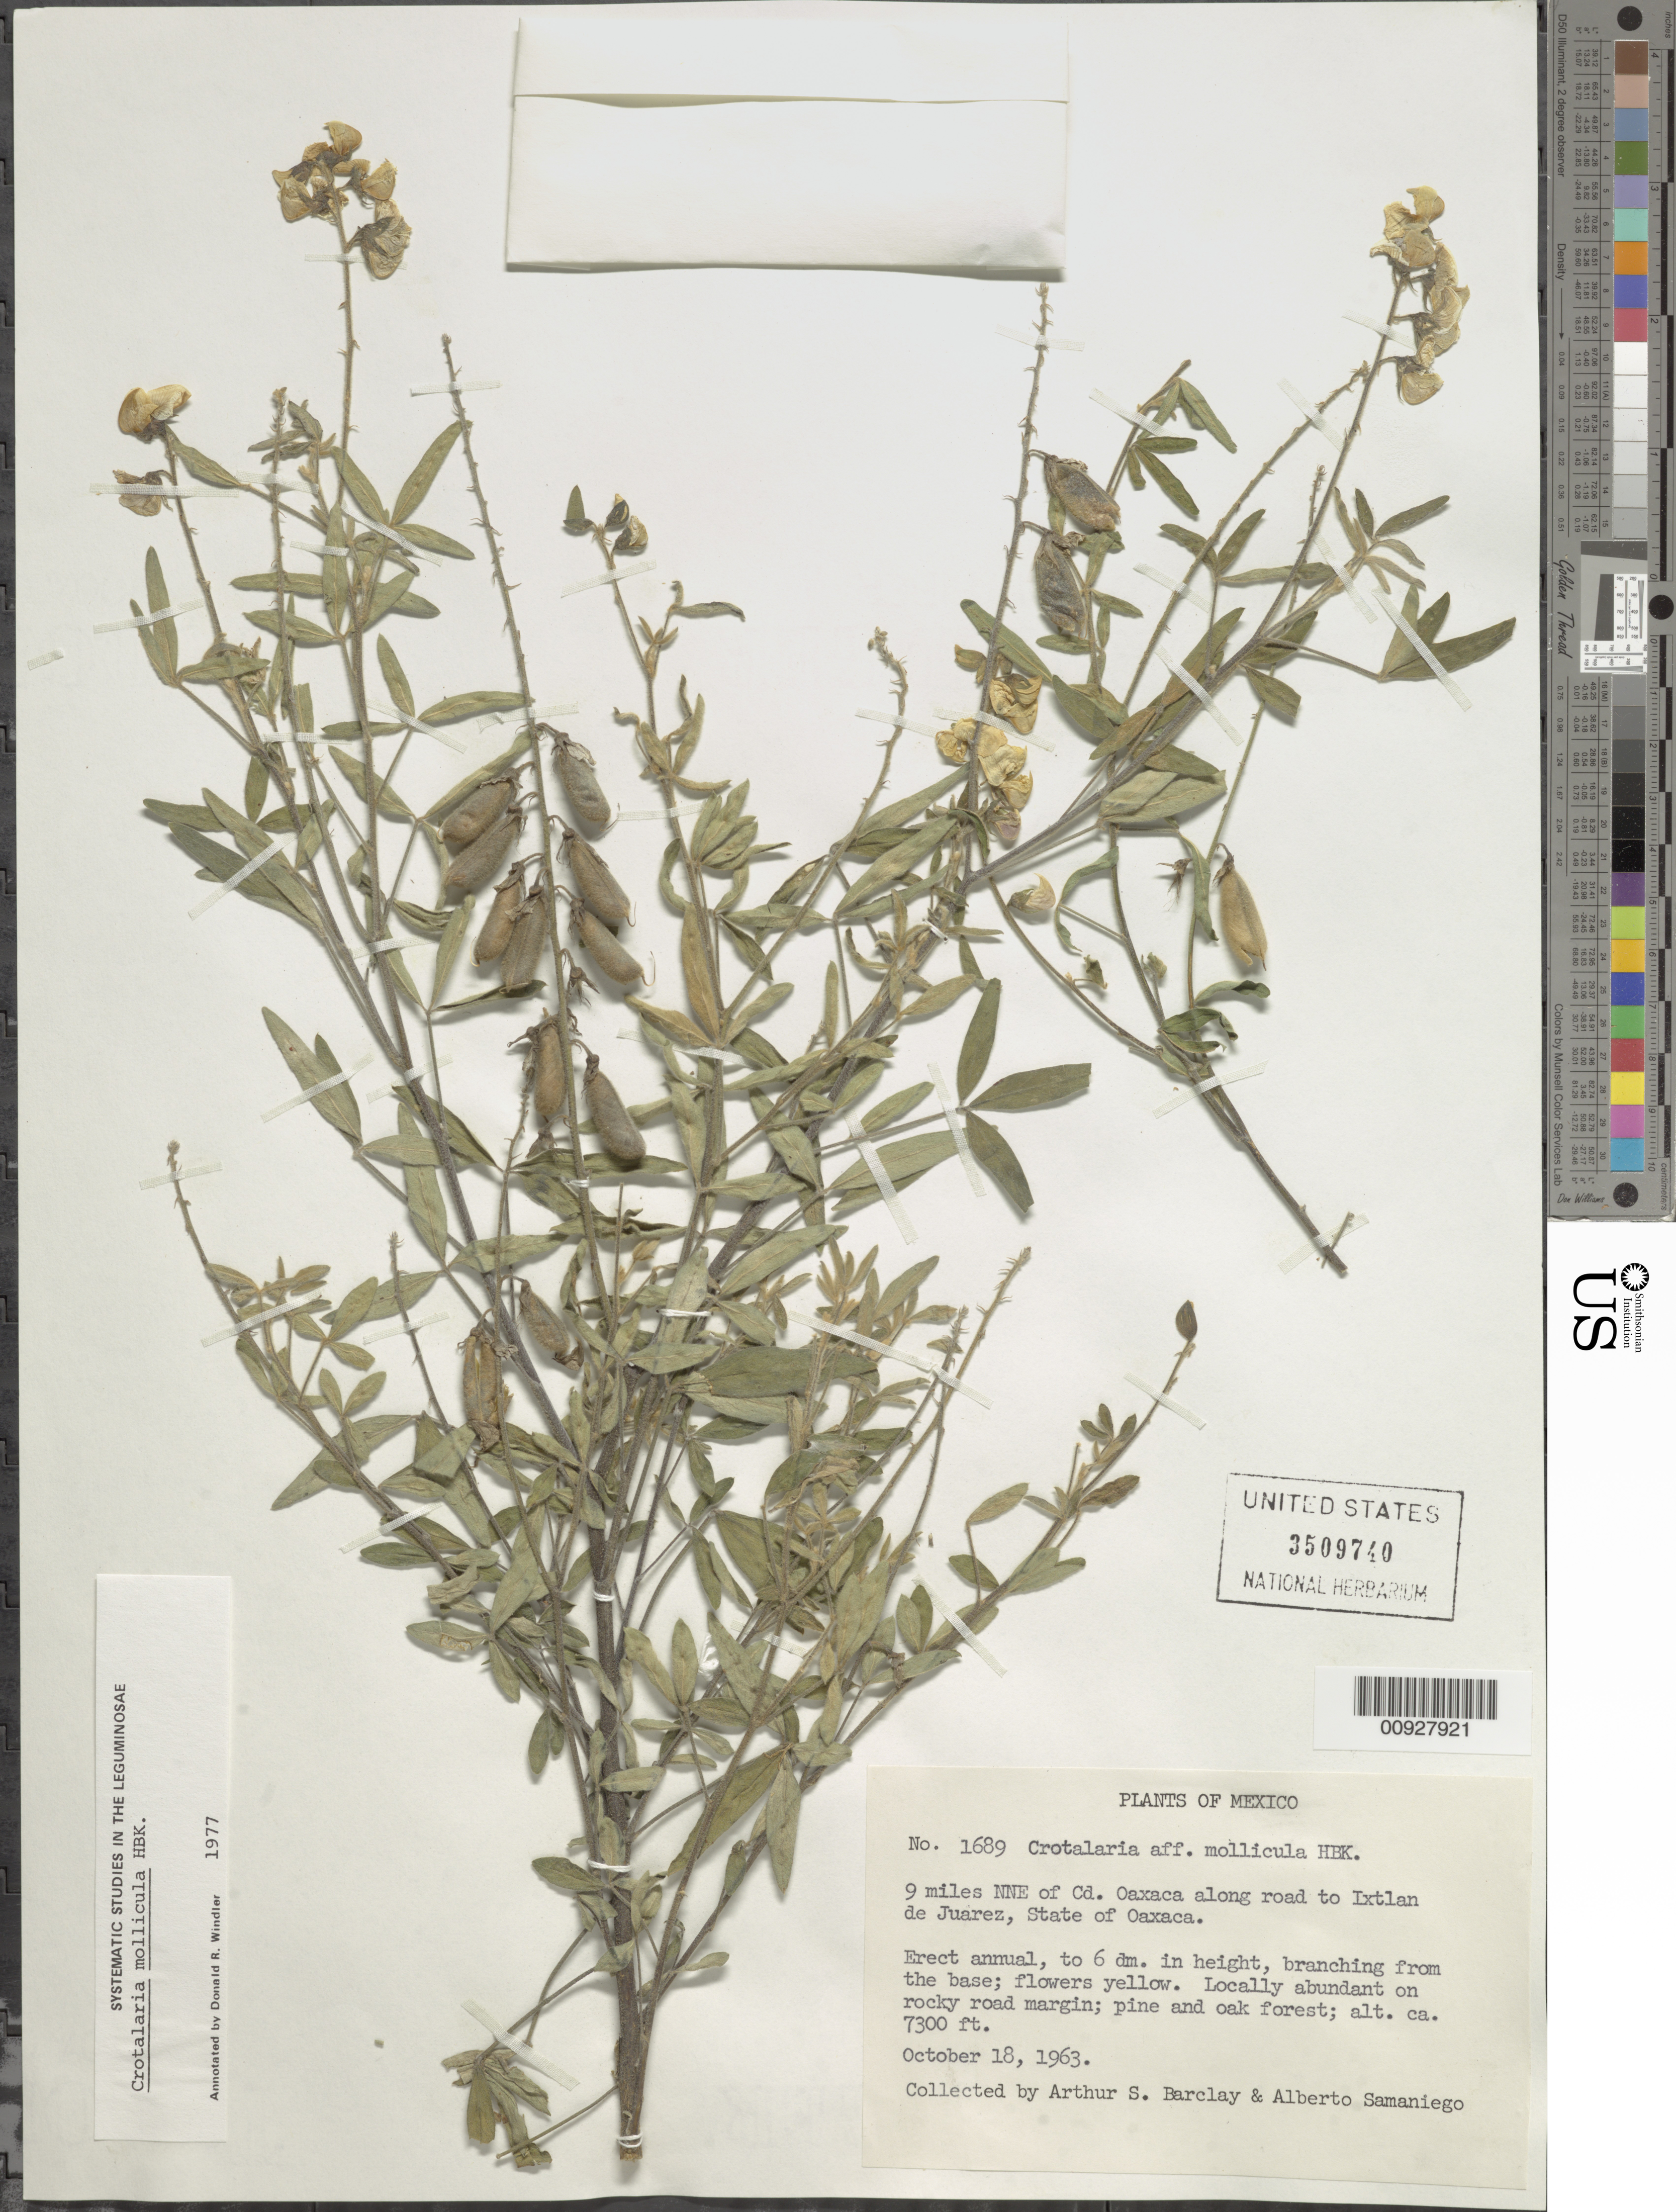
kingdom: Plantae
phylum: Tracheophyta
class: Magnoliopsida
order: Fabales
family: Fabaceae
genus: Crotalaria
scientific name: Crotalaria mollicula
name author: Kunth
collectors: A. S. Barclay & A. V. Samaniego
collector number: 1689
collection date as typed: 18 Oct 1963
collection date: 1963-10-18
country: Mexico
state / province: Oaxaca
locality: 9 miles NNE of Cd. Oaxaca along road to Ixtlán de Juárez, State of Oaxaca.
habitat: Locally abundant on rocky road margin; pine and oak forest.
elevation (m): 2225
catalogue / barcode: US 3509740